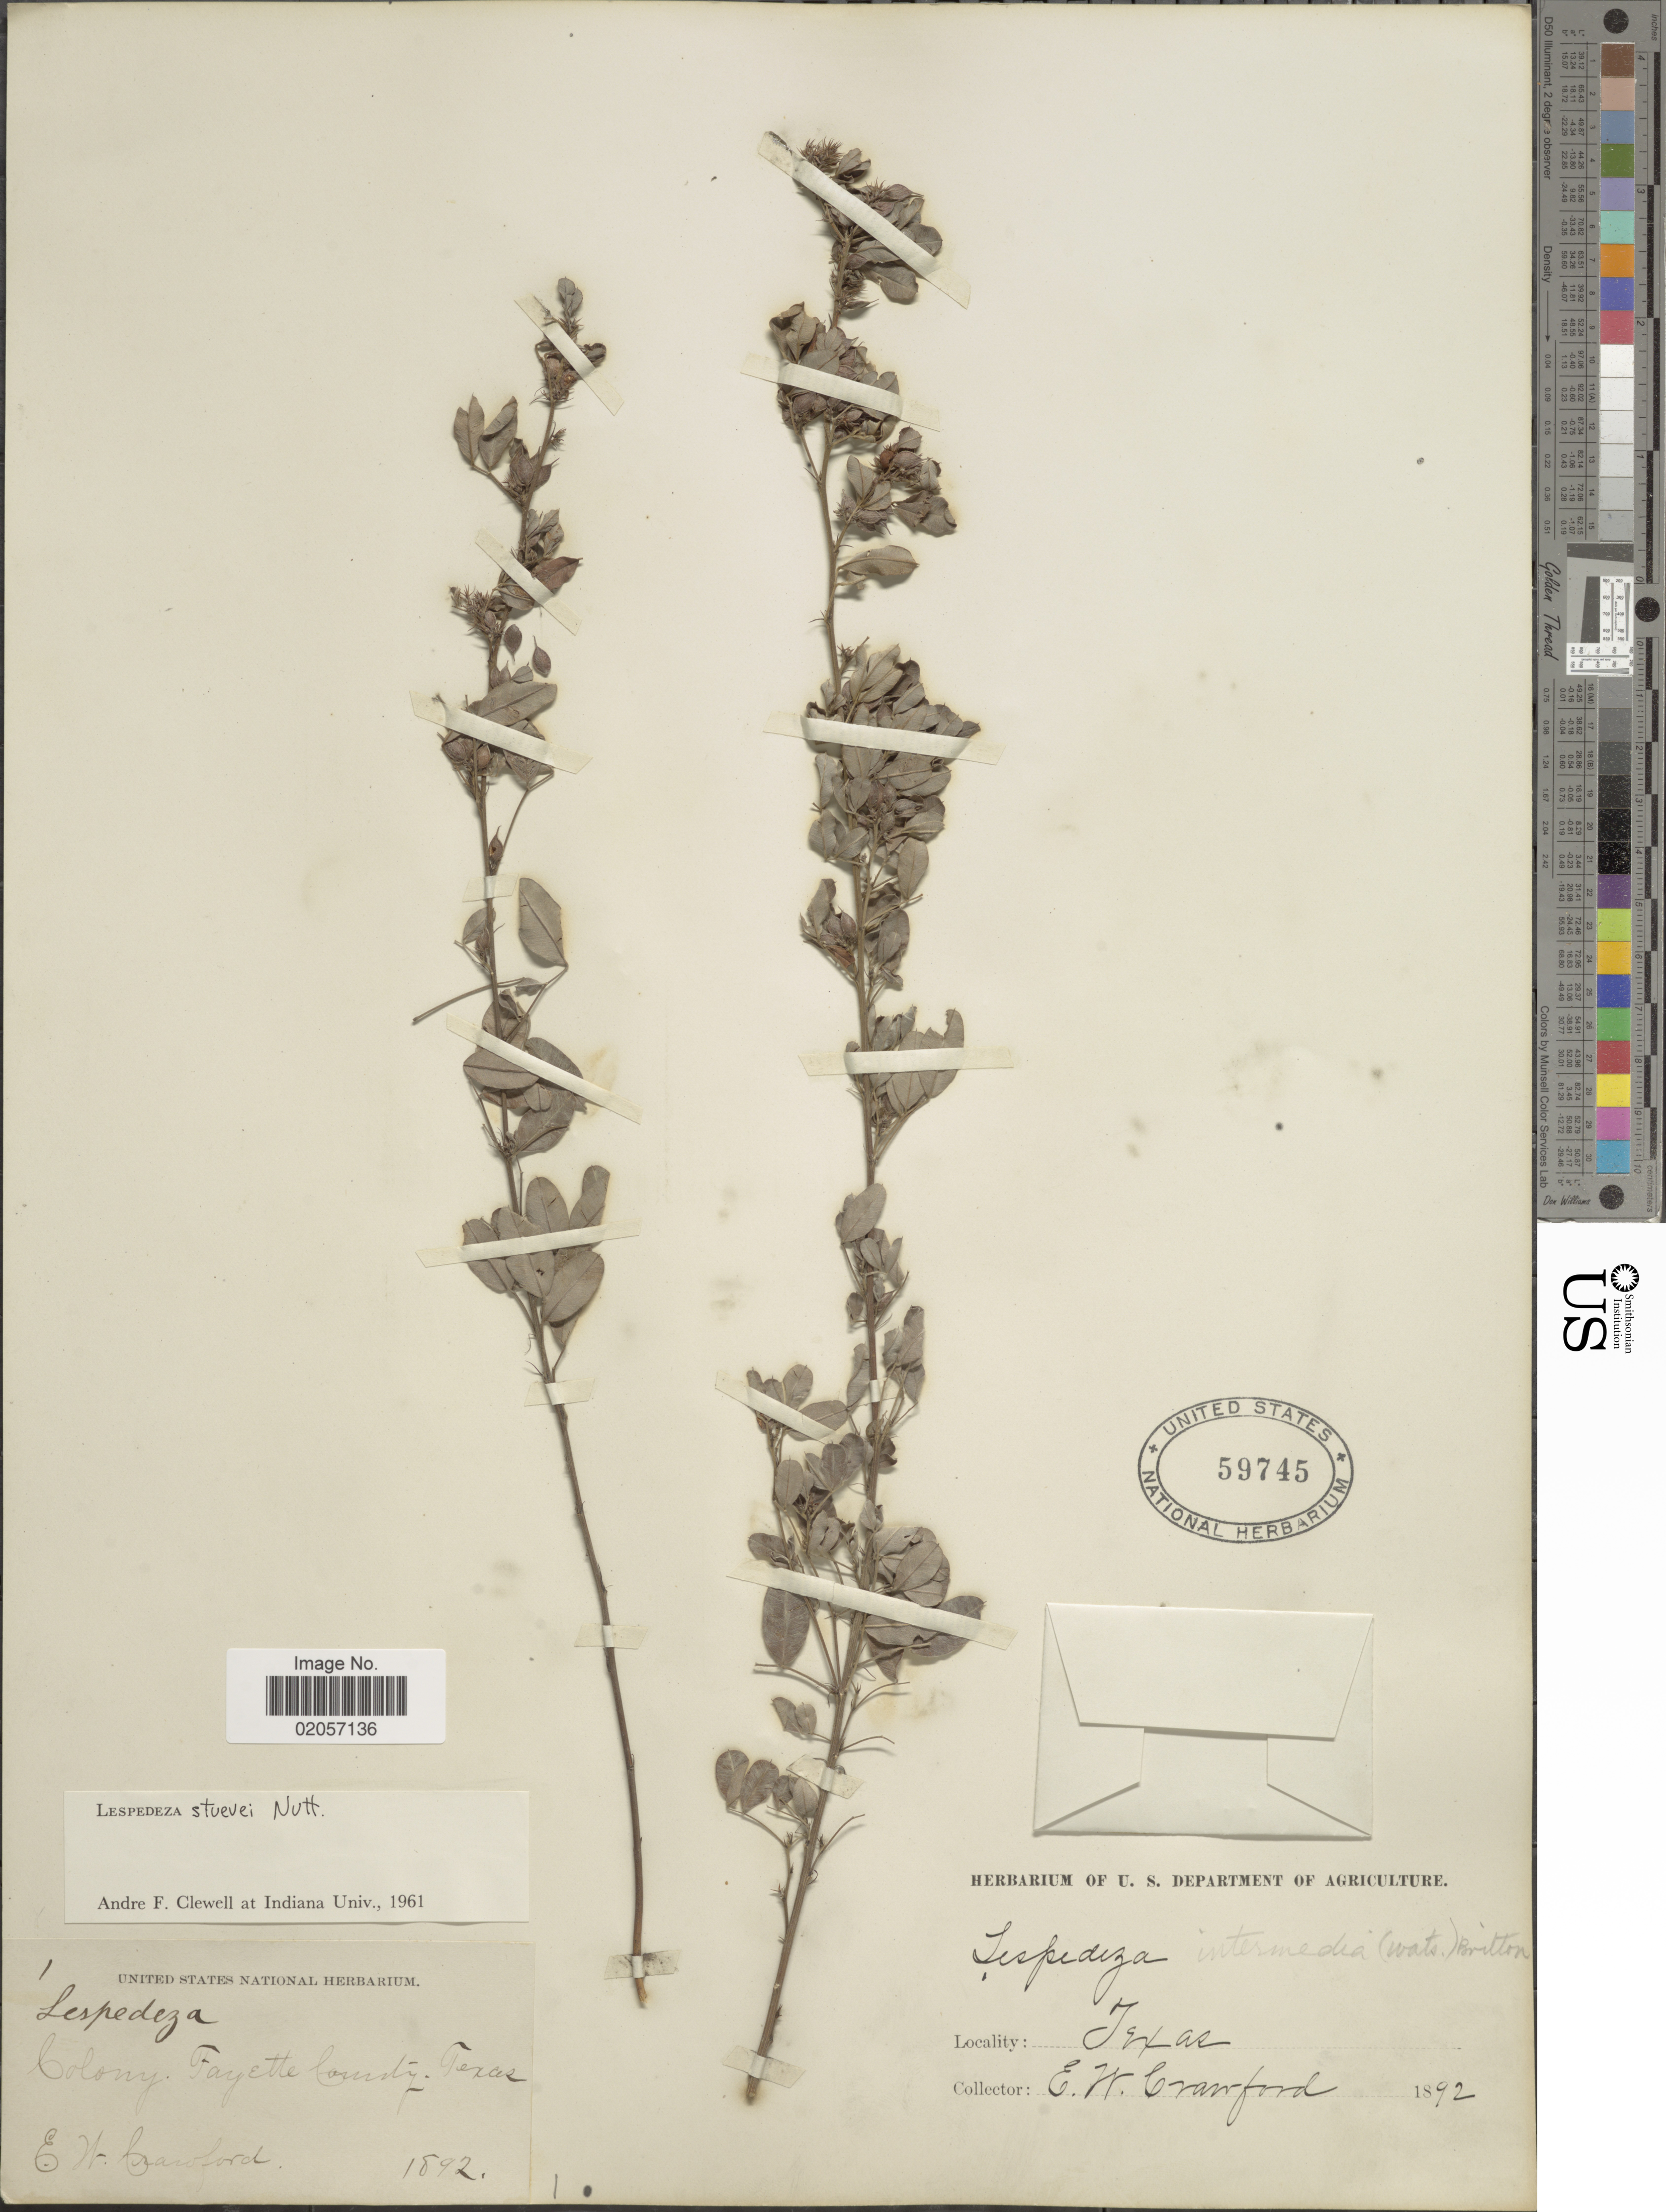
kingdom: Plantae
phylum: Tracheophyta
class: Magnoliopsida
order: Fabales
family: Fabaceae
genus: Lespedeza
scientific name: Lespedeza stuevei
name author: Nutt.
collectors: E. Crawford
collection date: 1892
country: United States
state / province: Texas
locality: Colony, Fayette County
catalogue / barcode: US 59745